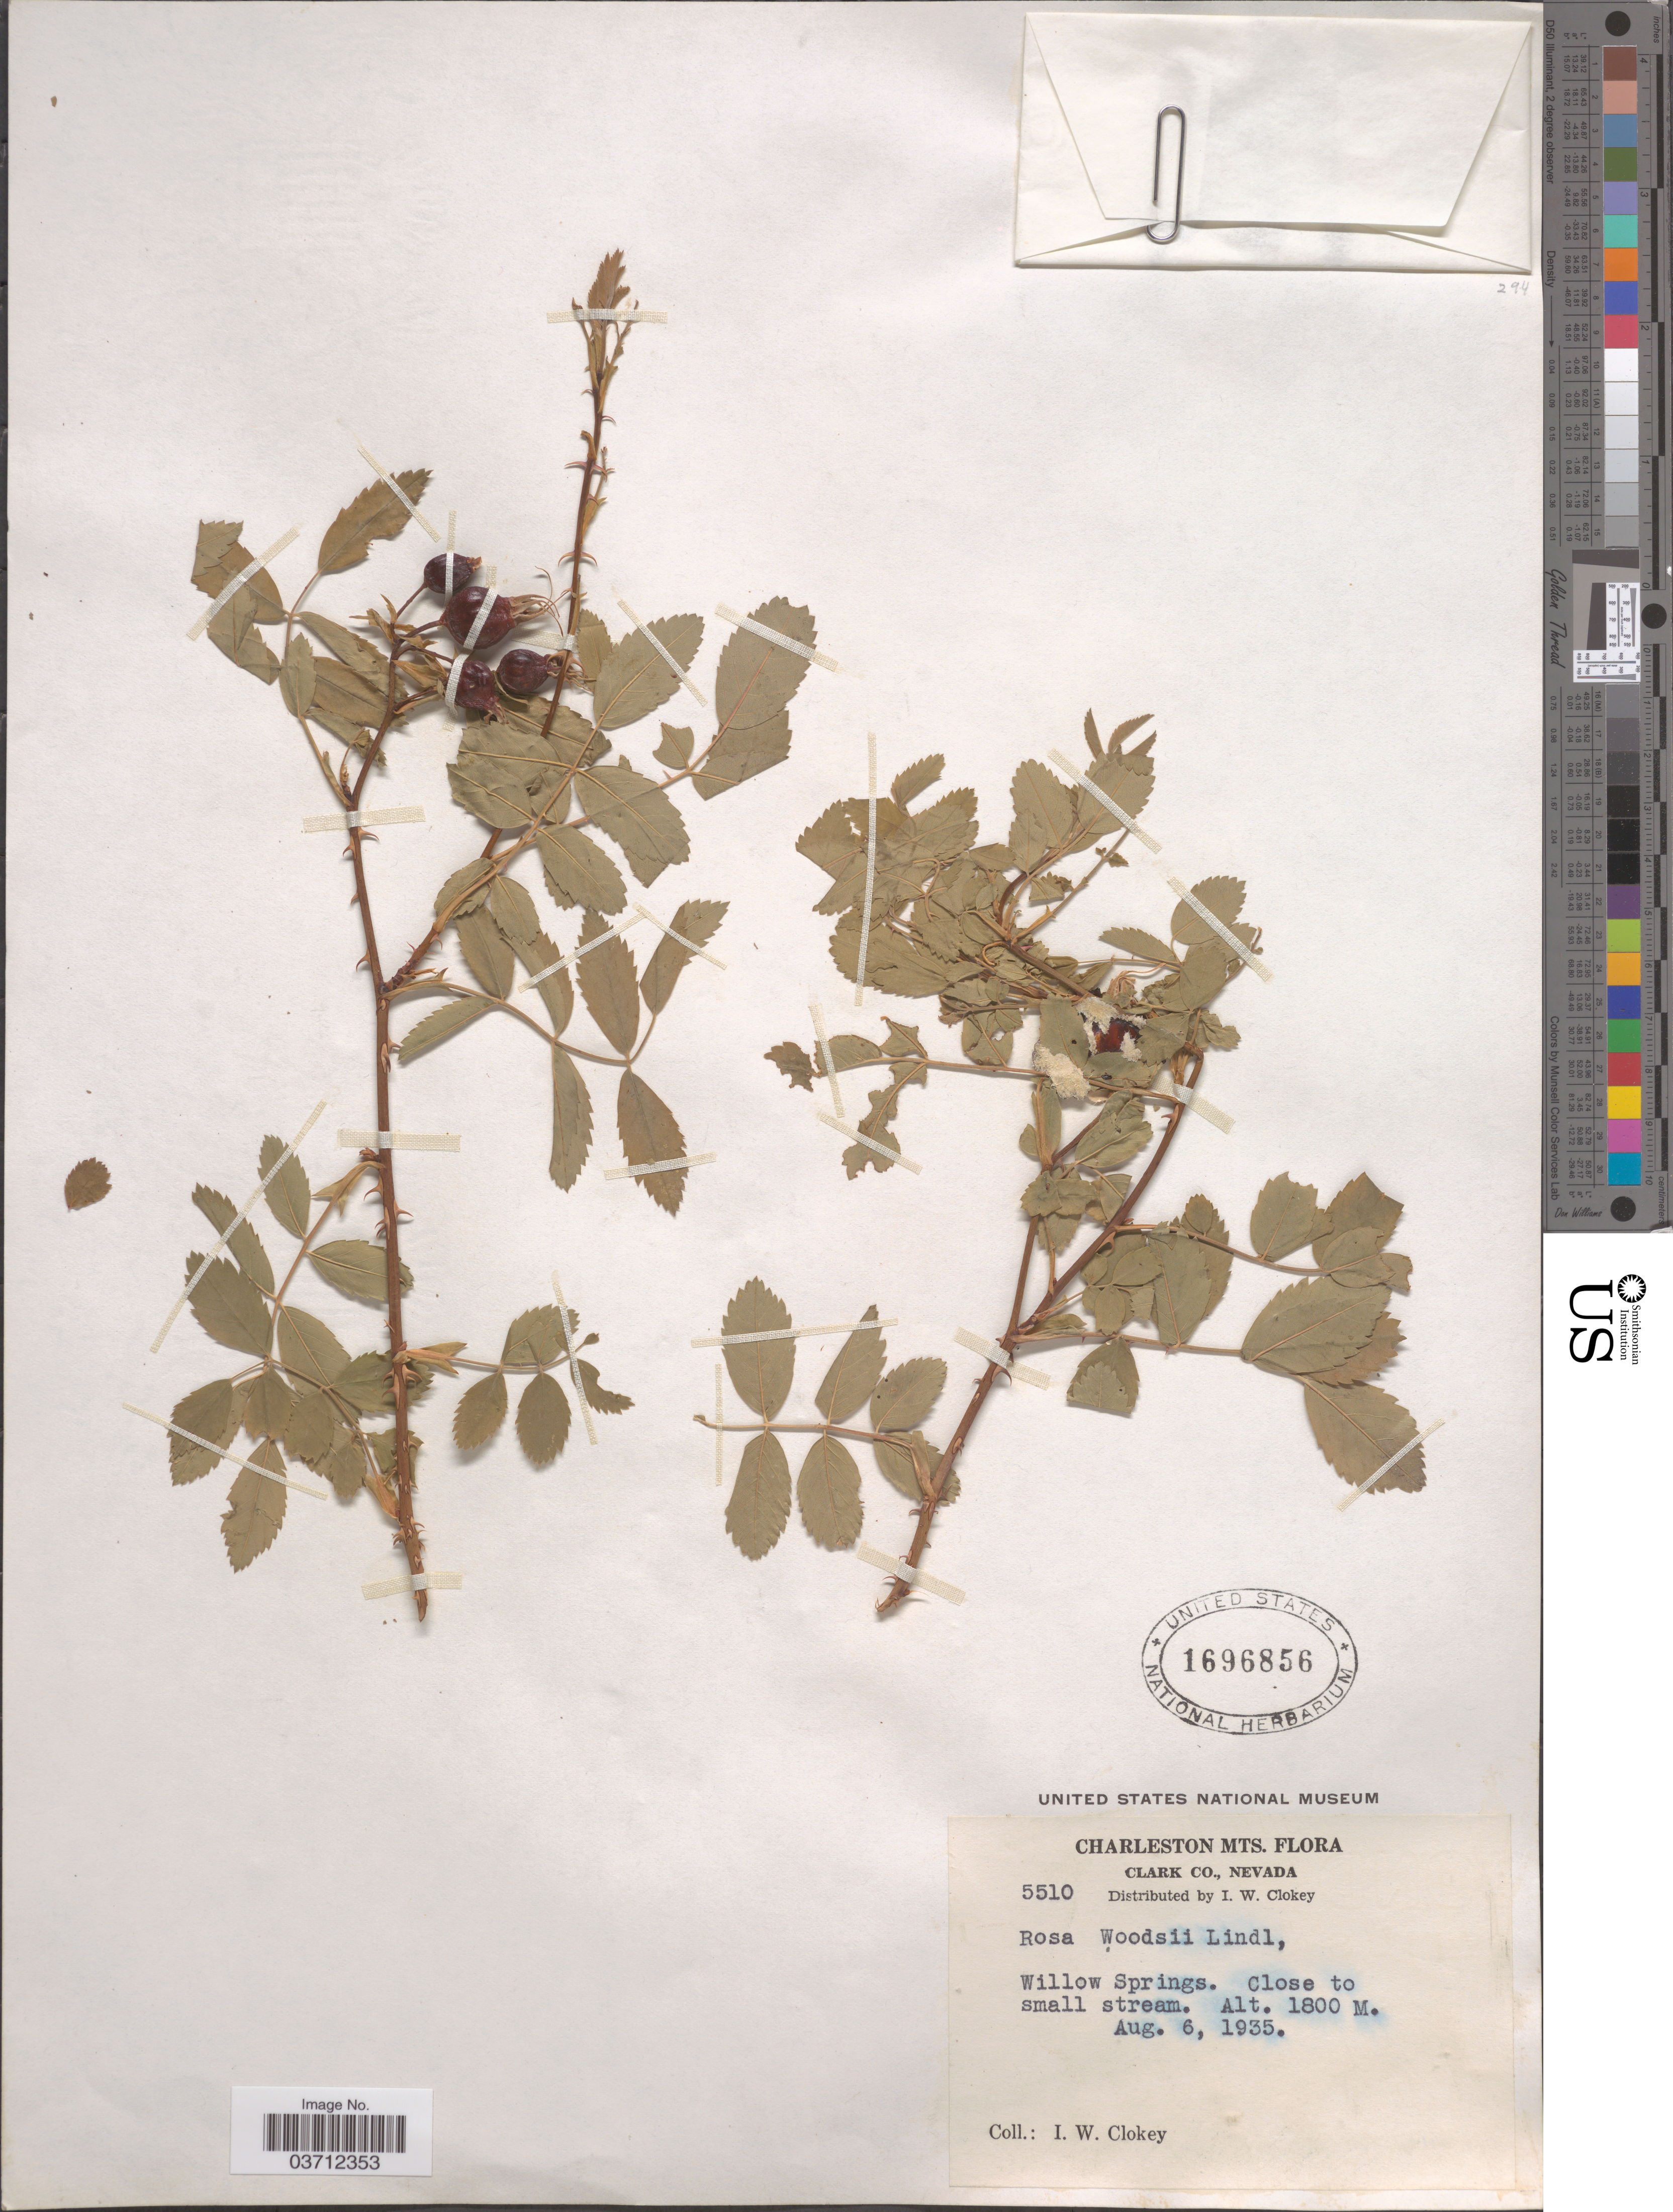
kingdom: Plantae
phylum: Tracheophyta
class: Magnoliopsida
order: Rosales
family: Rosaceae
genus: Rosa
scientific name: Rosa woodsii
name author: Lindl.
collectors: I. W. Clokey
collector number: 5510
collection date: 1935-08-06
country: United States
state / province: Nevada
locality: Charleston Mts. Clark Co. Willow Springs. Close to small stream.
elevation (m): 1800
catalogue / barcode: US 1696856